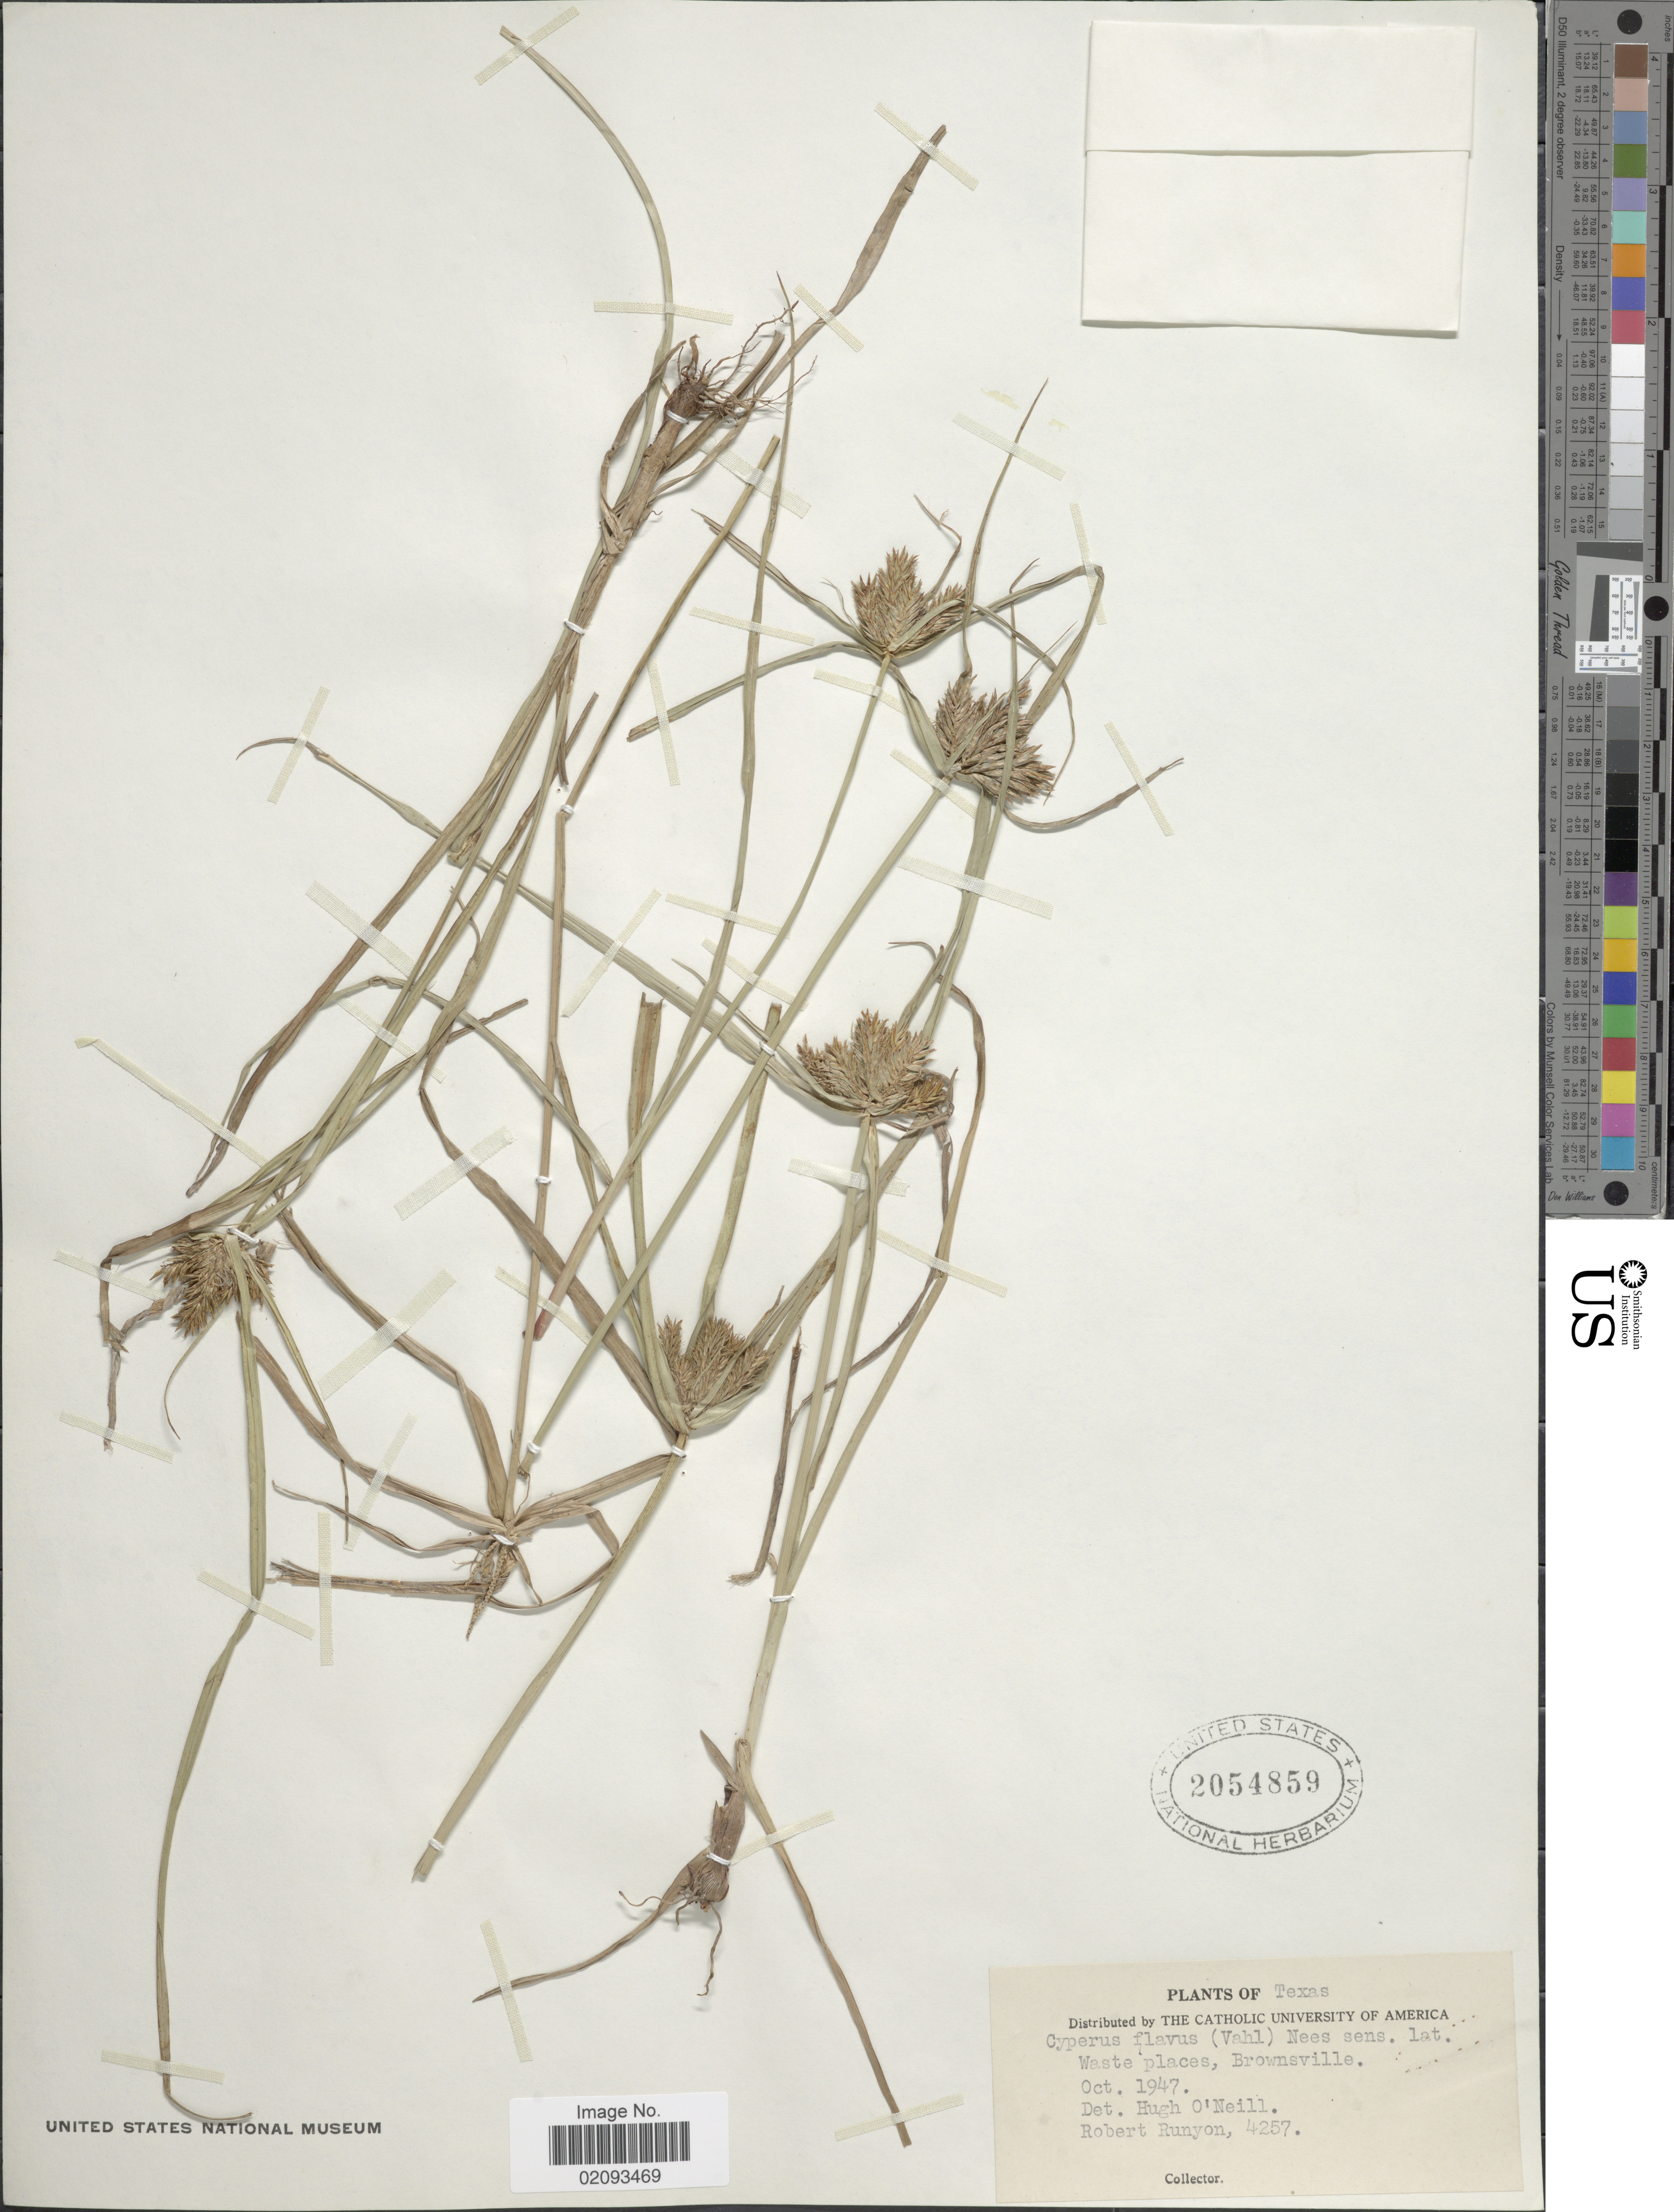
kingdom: Plantae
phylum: Tracheophyta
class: Liliopsida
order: Poales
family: Cyperaceae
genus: Cyperus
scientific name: Cyperus aggregatus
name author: (Willd.) Endl.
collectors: R. Runyon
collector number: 4257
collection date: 1947-10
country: United States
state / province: Texas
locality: Brownsville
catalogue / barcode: US 2054859